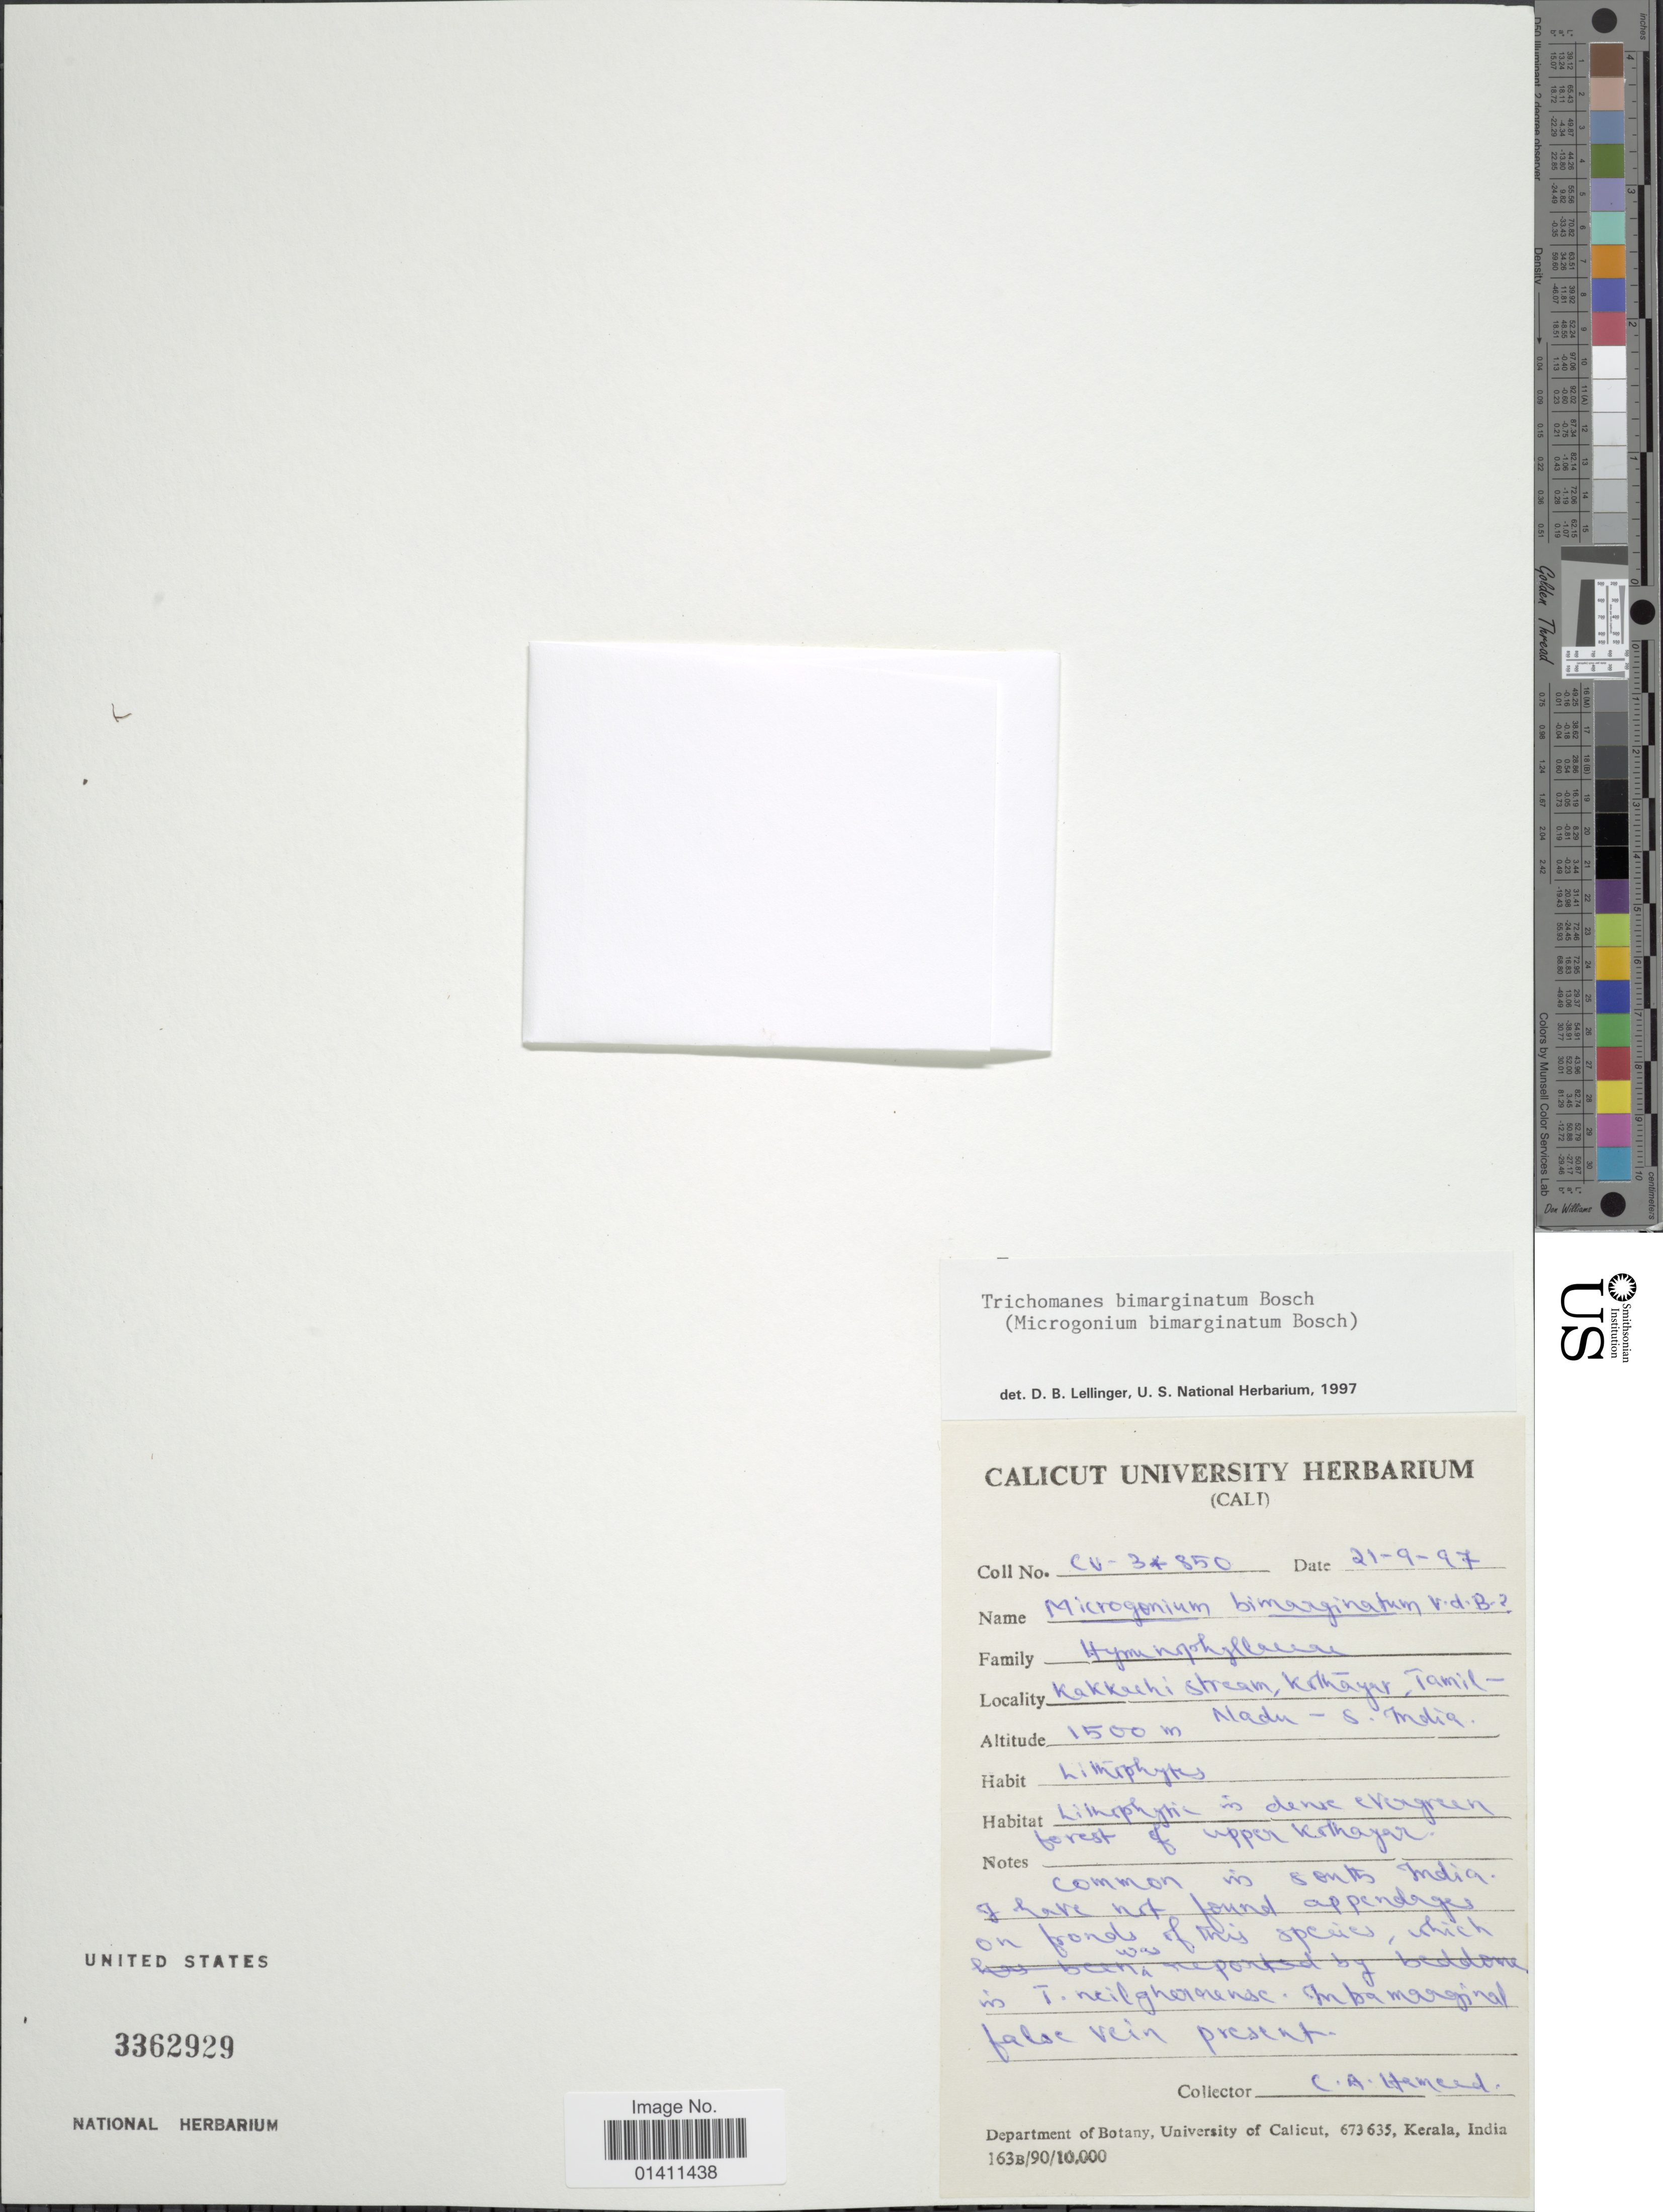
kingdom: Plantae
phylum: Tracheophyta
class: Polypodiopsida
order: Hymenophyllales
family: Hymenophyllaceae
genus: Didymoglossum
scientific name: Didymoglossum bimarginatum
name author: (Bosch) Ebihara & K. Iwats.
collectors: C. Hameed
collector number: CV-34850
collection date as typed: Transcribed d/m/y: 21/9/97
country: India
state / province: Tamil Nadu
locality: Kakkachi stream, Kothayar, S.India.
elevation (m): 1500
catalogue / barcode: US 3362929